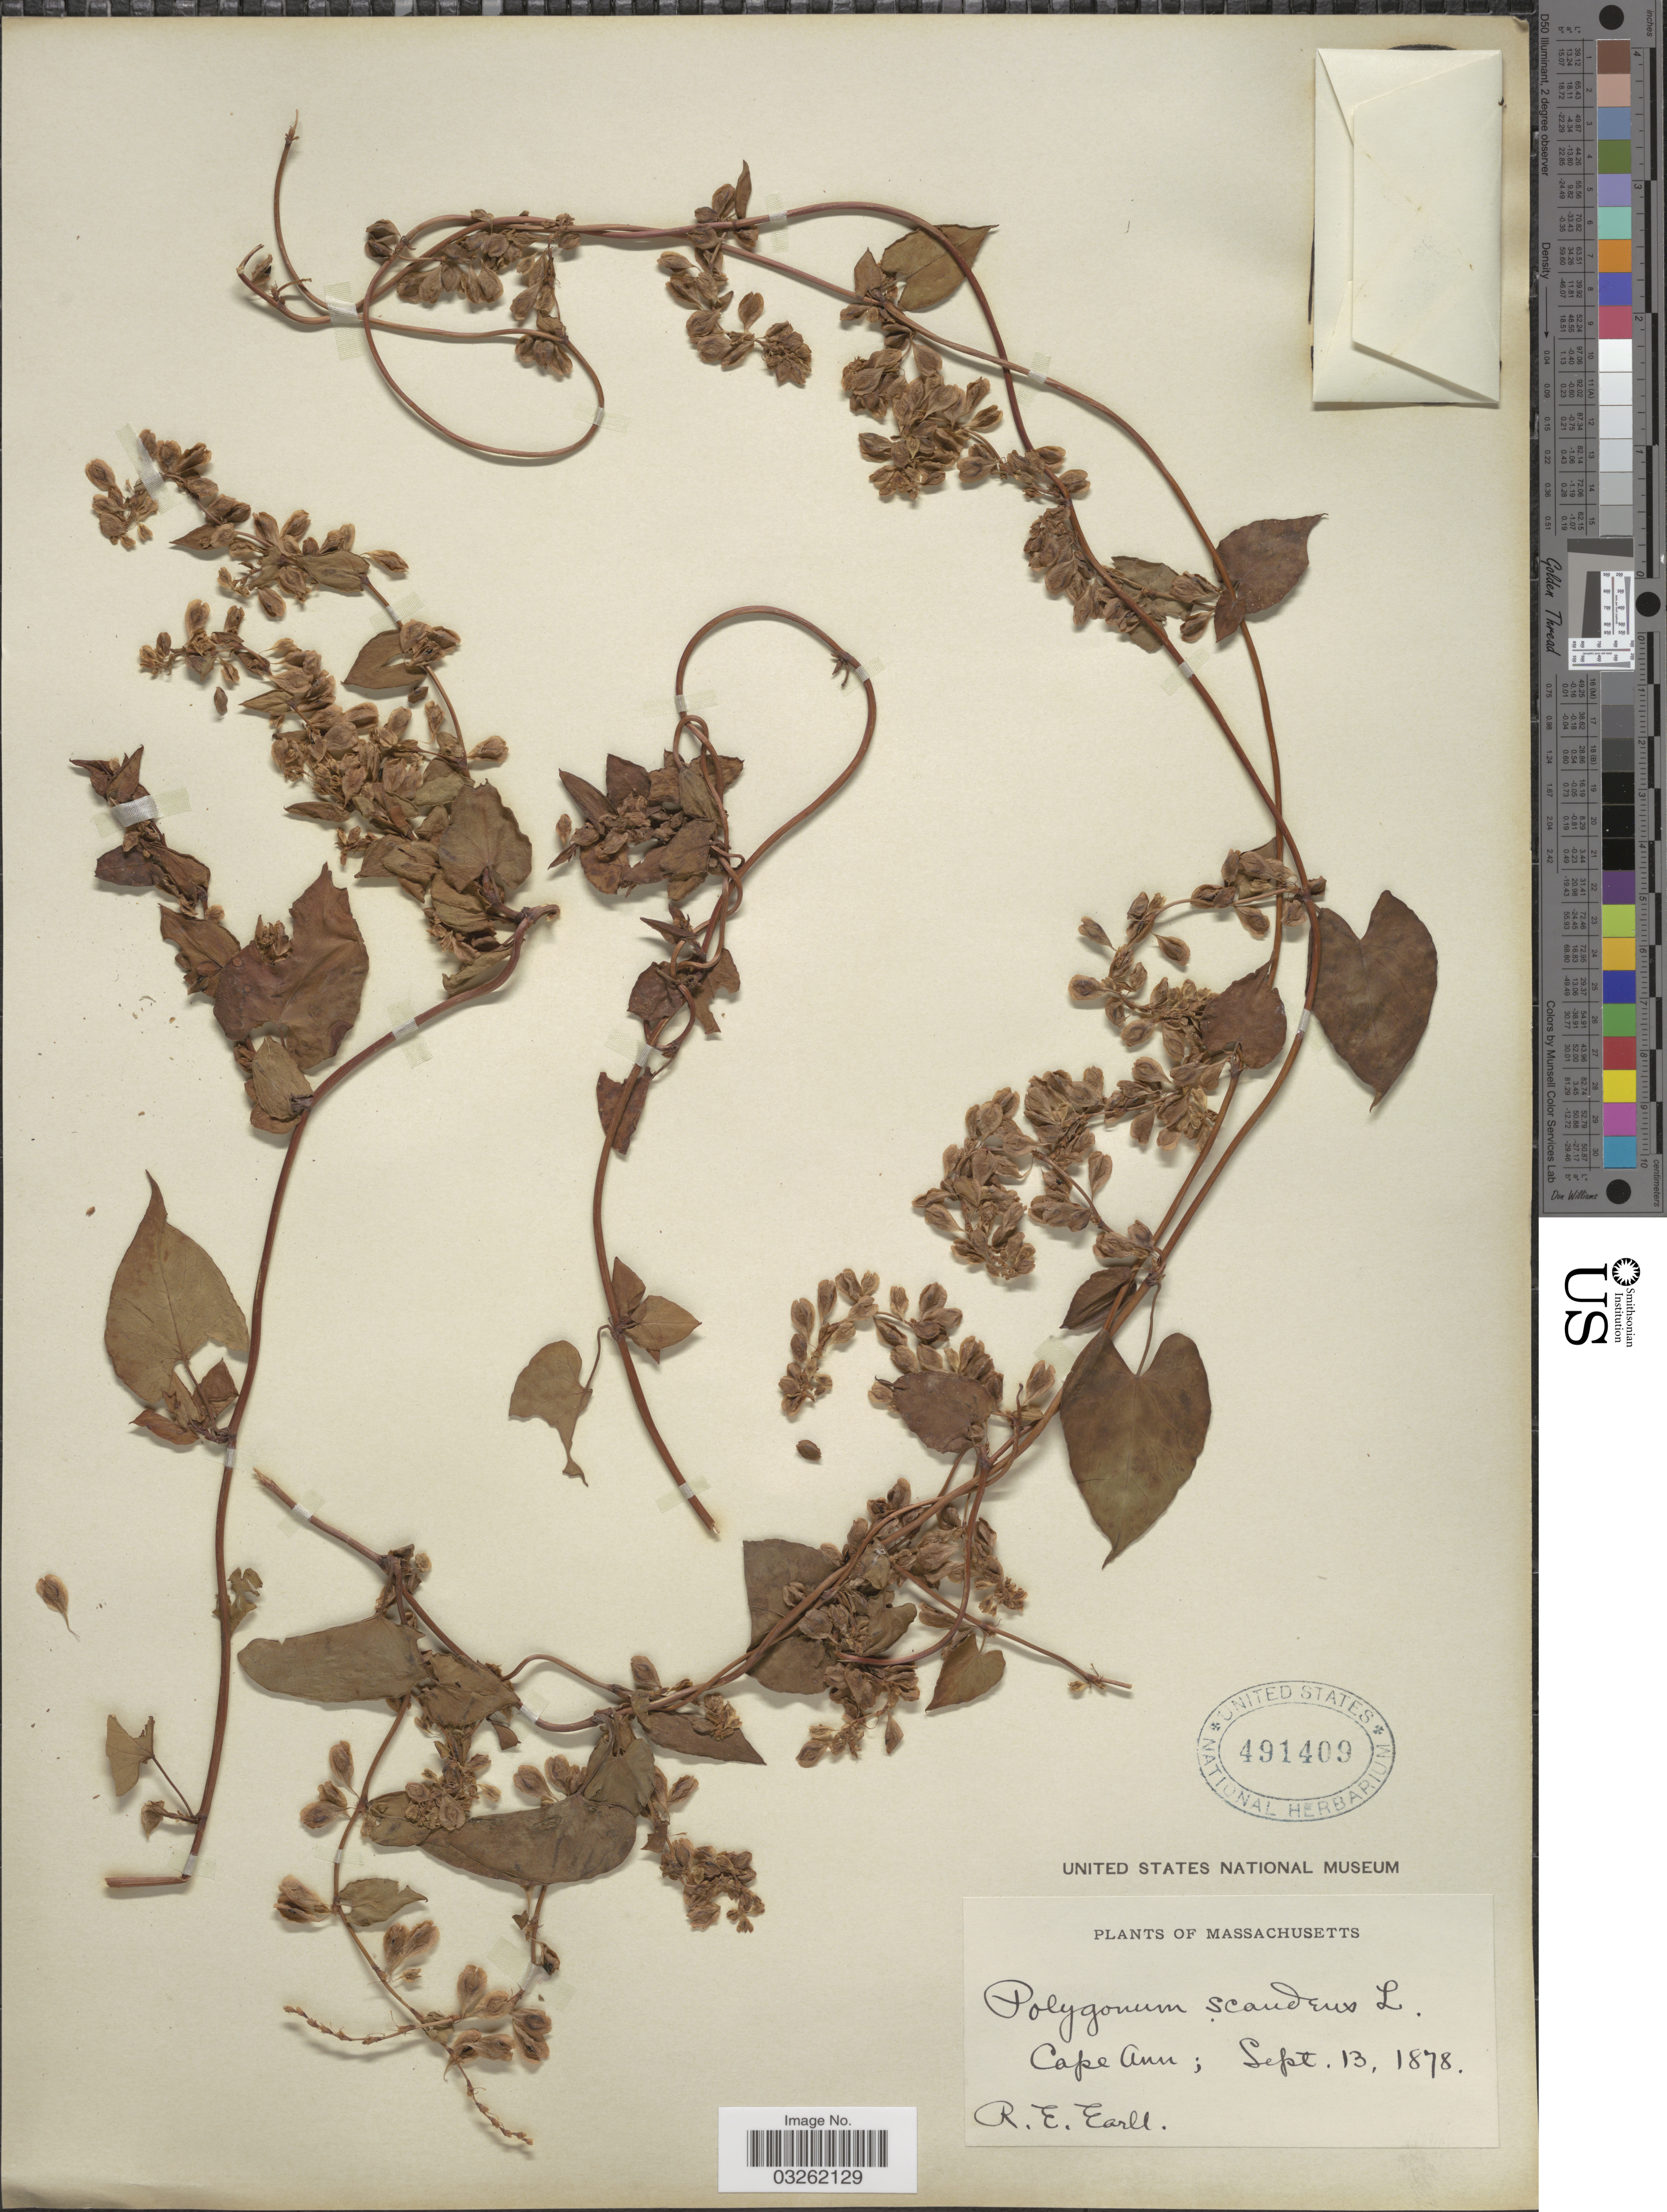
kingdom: Plantae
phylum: Tracheophyta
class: Magnoliopsida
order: Caryophyllales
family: Polygonaceae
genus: Fallopia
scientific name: Fallopia scandens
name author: (L.) Holub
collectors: R. Earll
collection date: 1878-09-13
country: United States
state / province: Massachusetts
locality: Cape Ann.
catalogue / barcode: US 491409